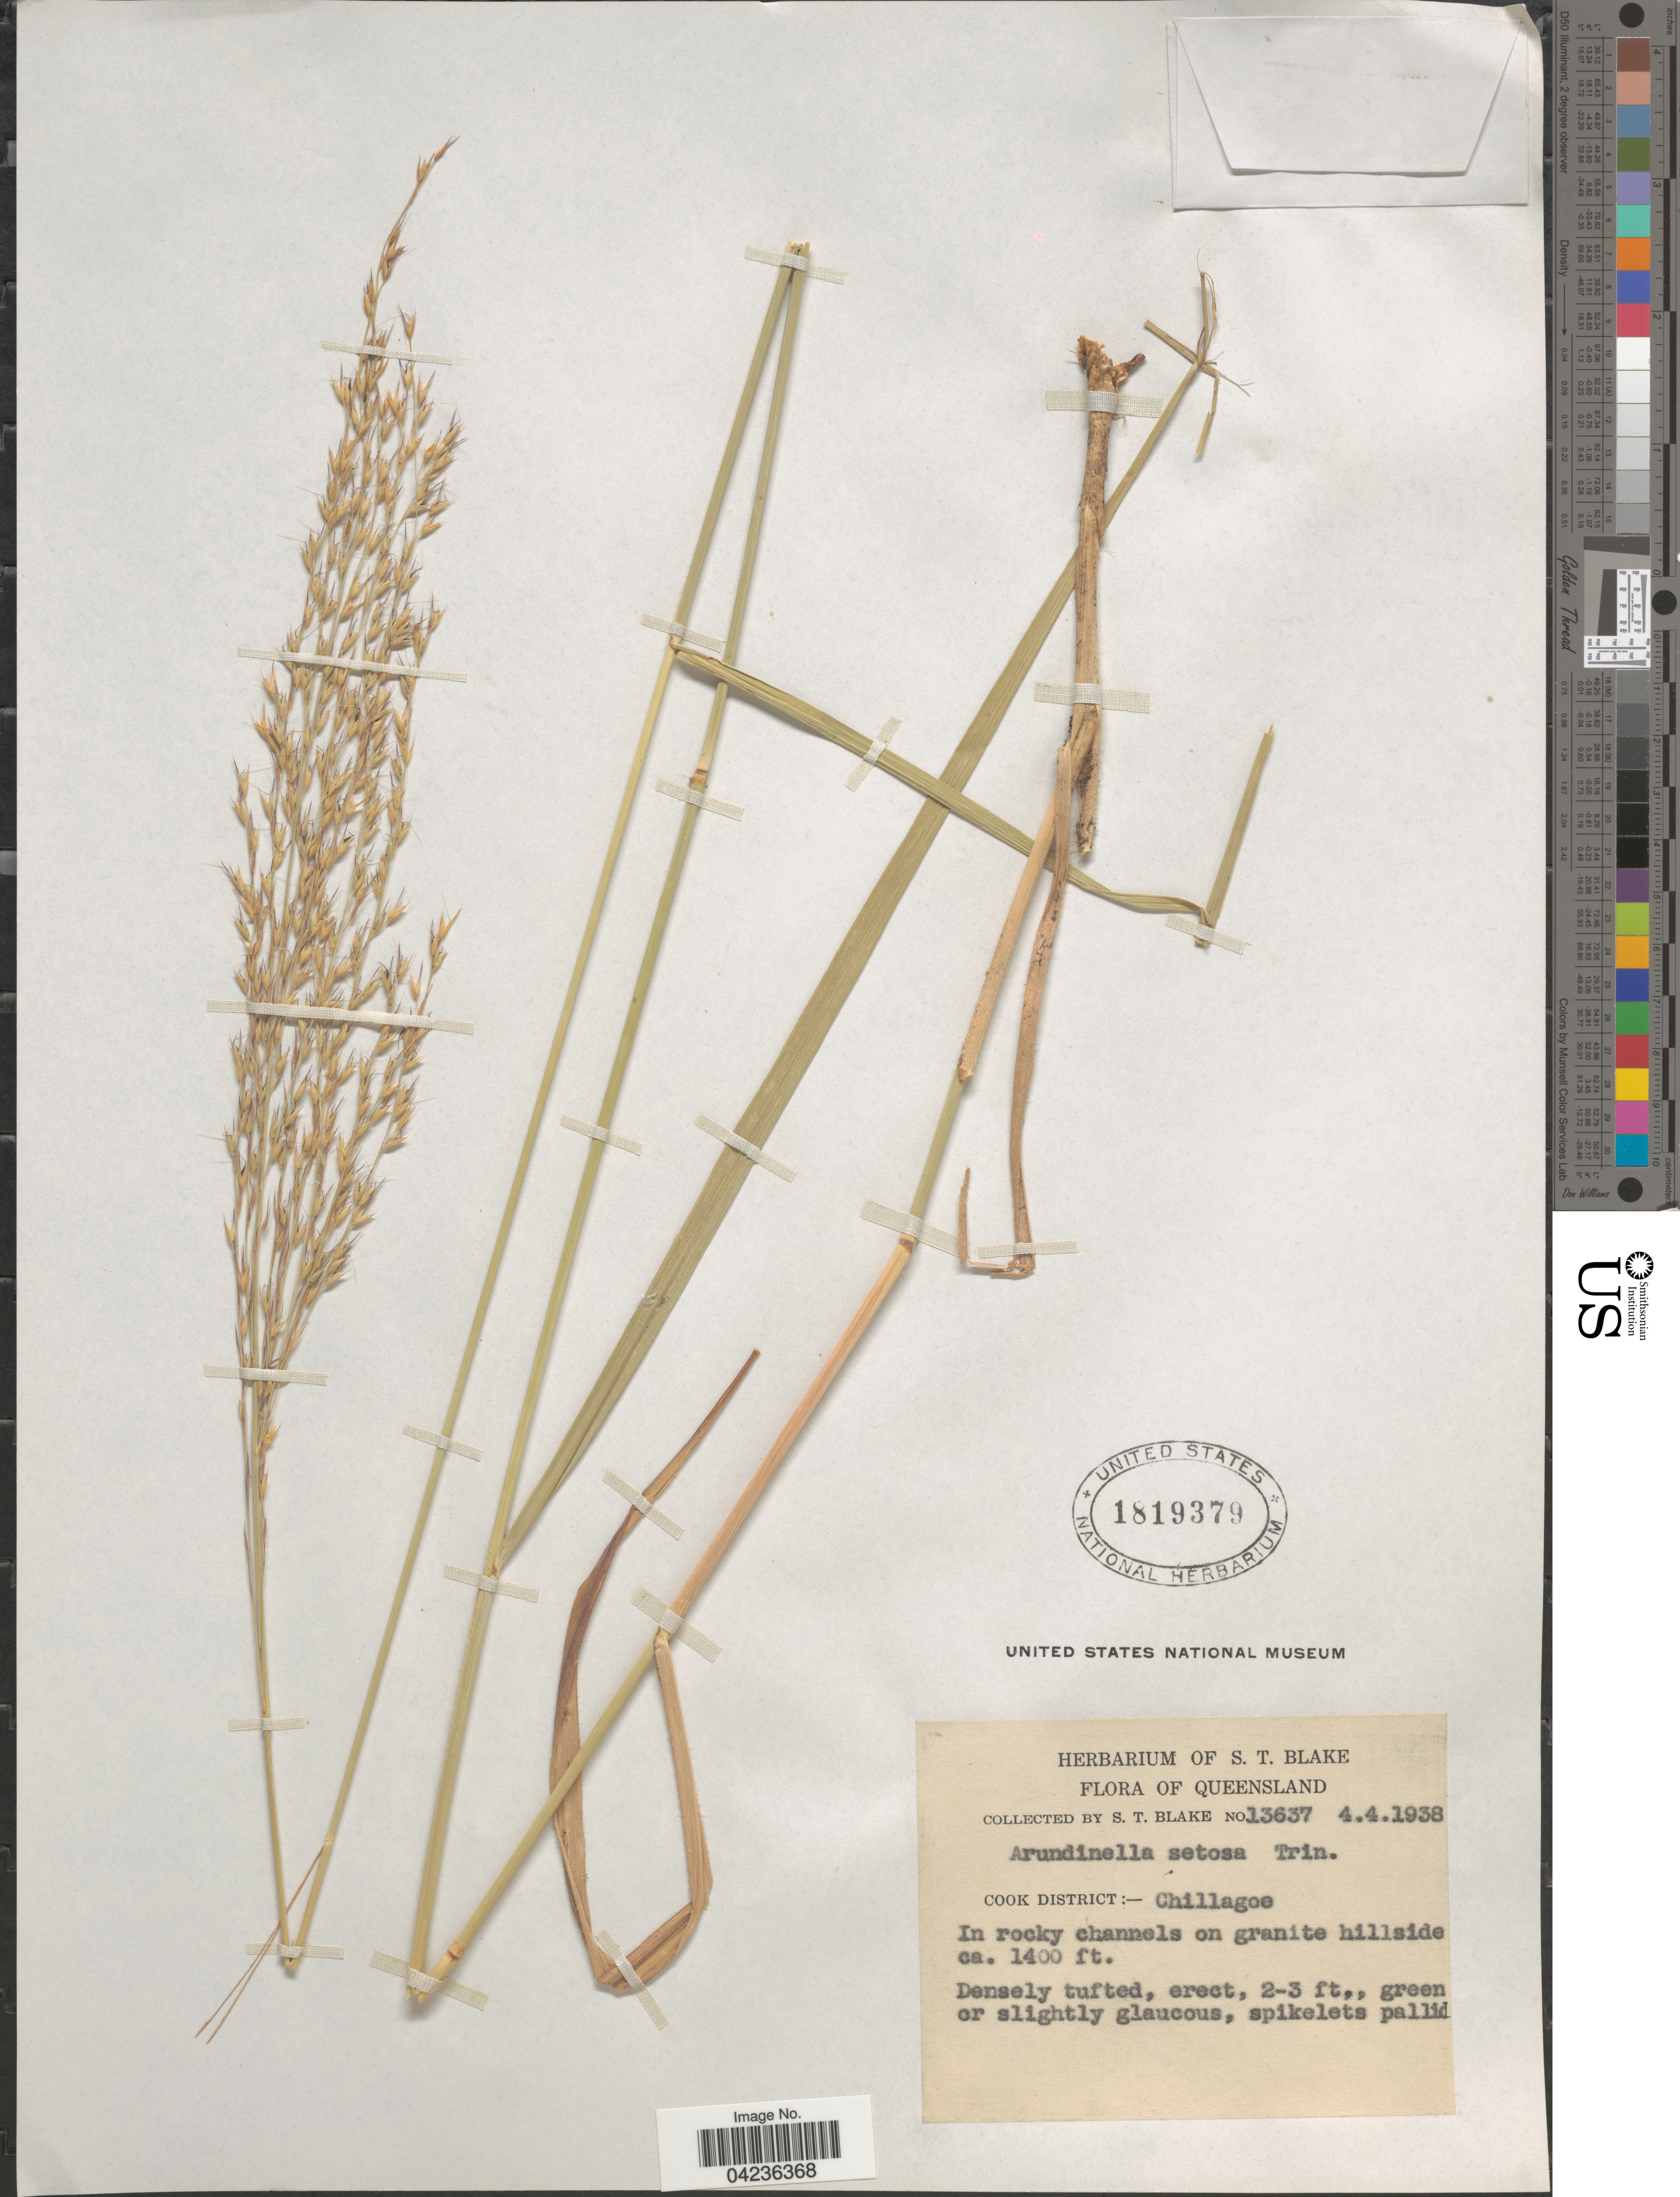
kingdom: Plantae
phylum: Tracheophyta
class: Liliopsida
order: Poales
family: Poaceae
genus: Arundinella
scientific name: Arundinella setosa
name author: Trin.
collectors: S. T. Blake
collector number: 13637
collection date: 1938-04-04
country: Australia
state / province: Queensland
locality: Cook District: Chillagoe. In rocky channels on granite hillside.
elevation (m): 427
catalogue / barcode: US 1819379